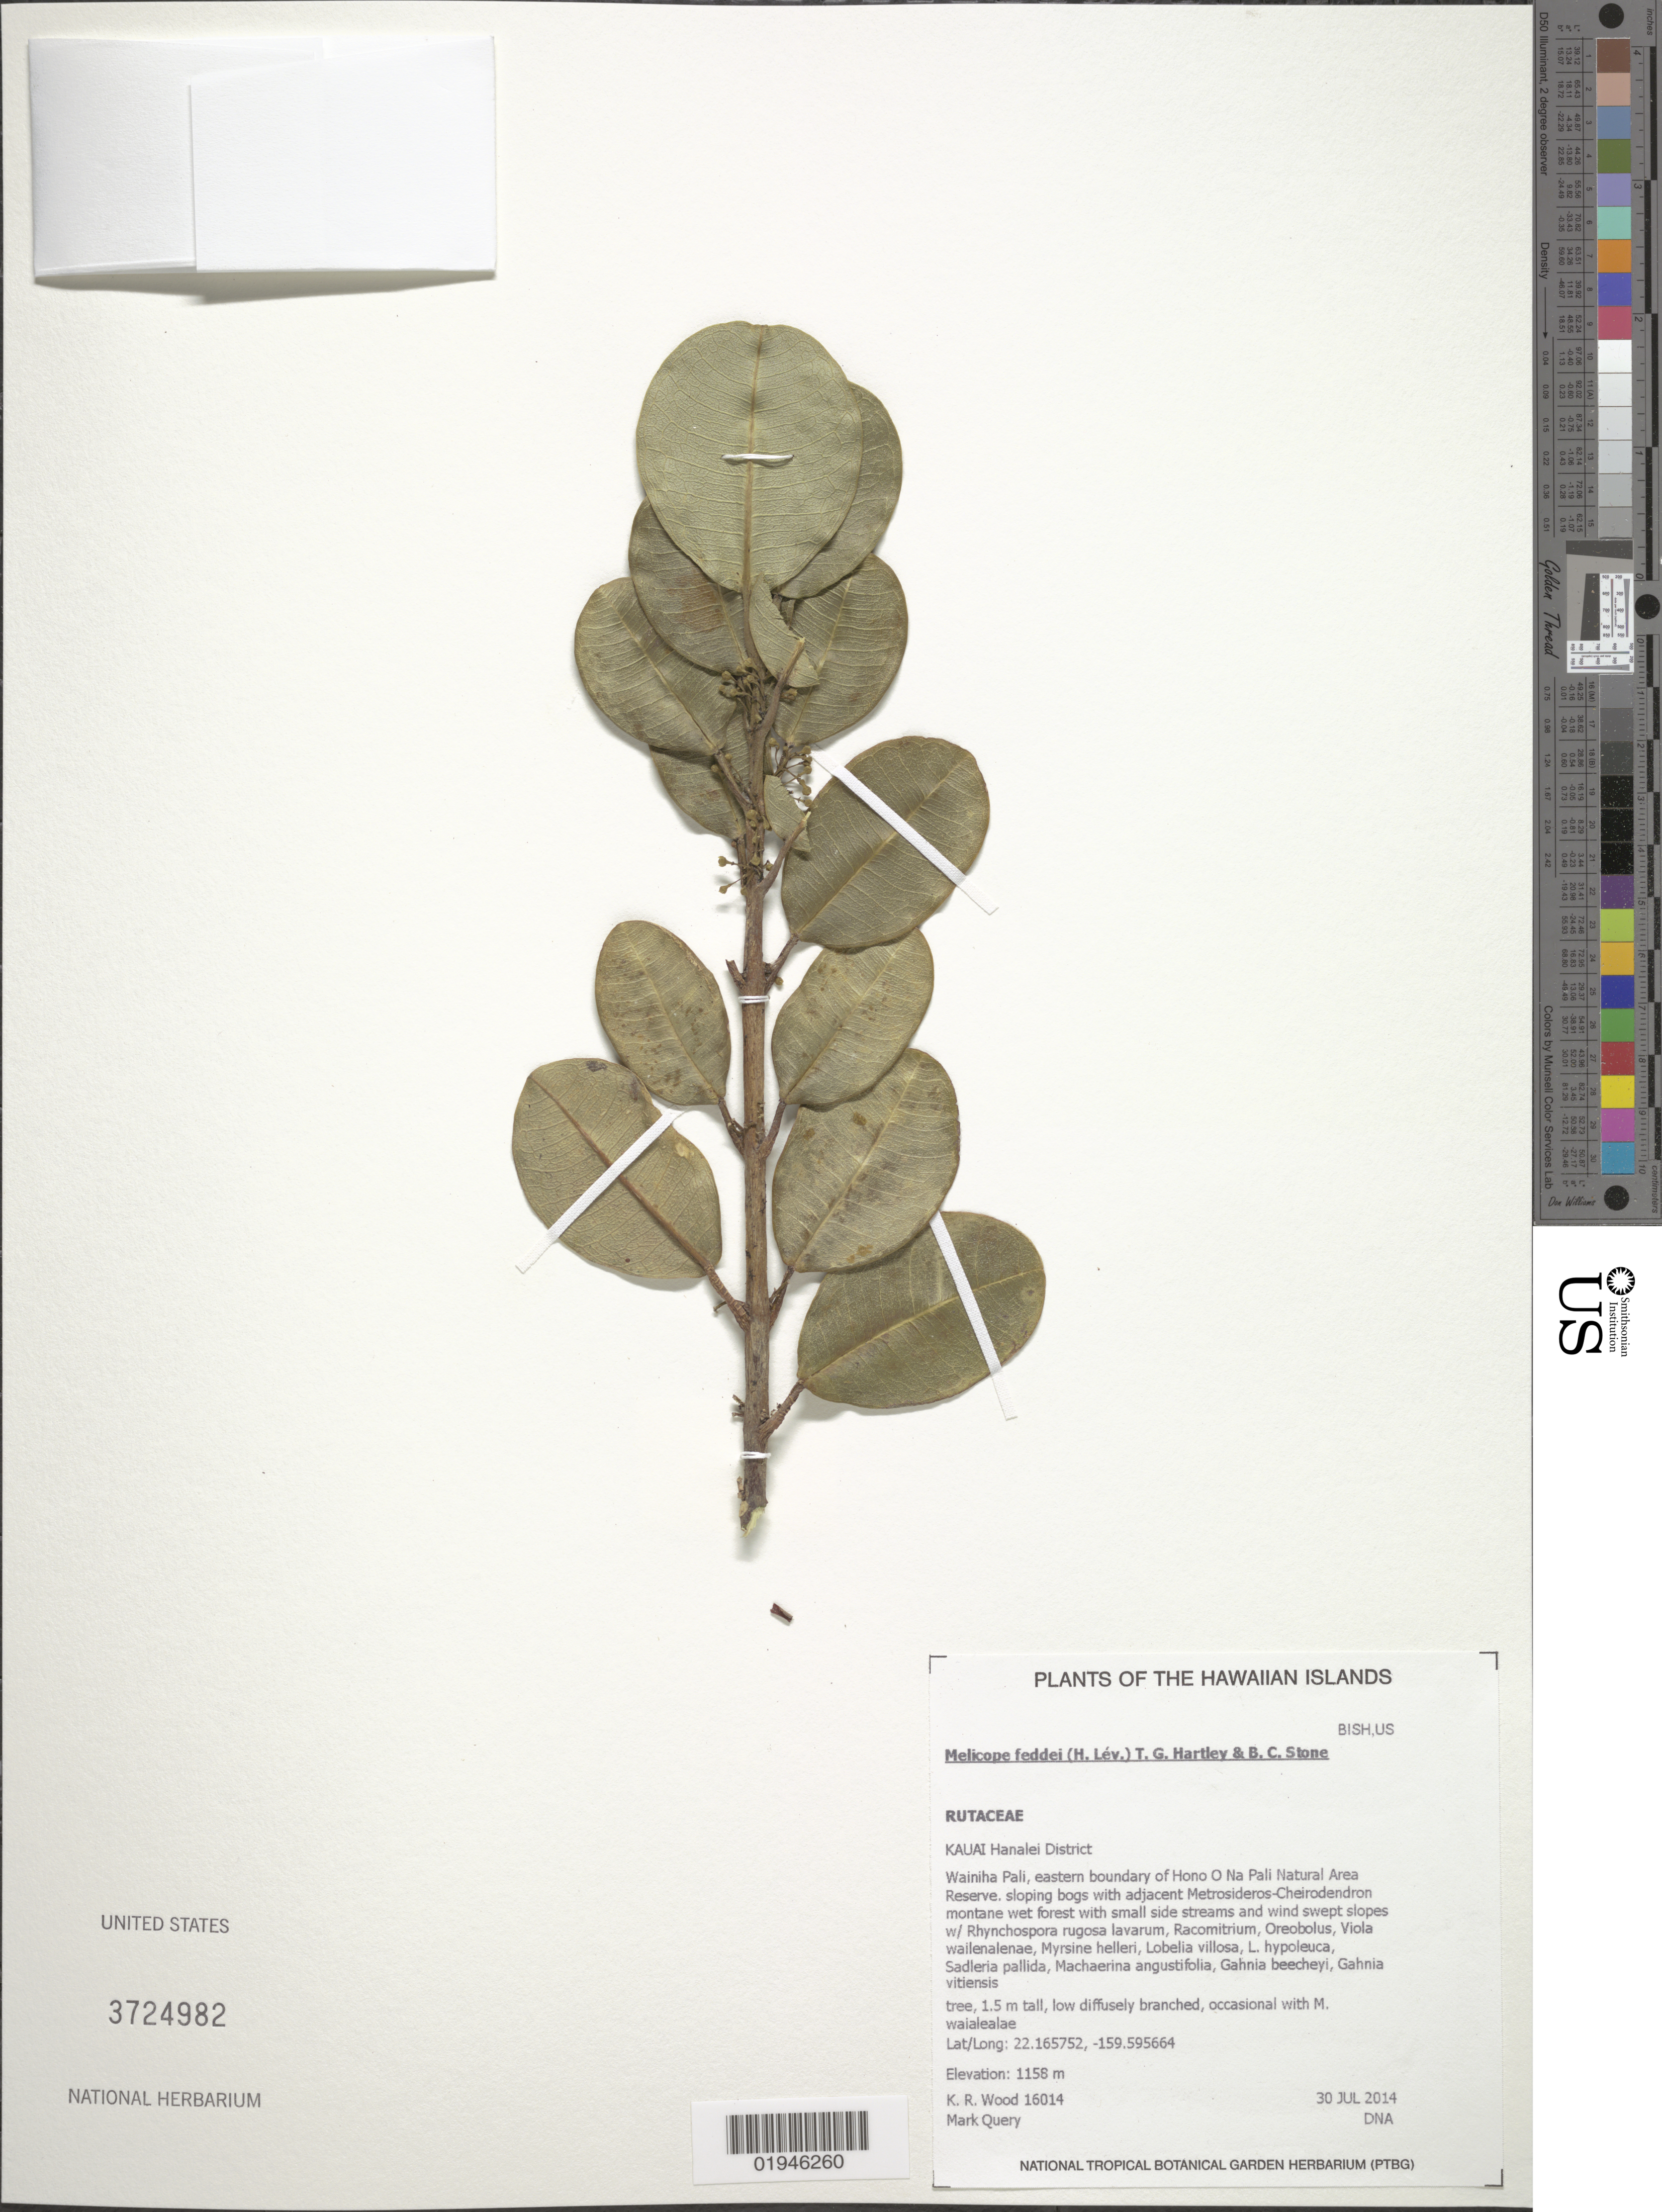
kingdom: Plantae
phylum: Tracheophyta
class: Magnoliopsida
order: Sapindales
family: Rutaceae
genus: Melicope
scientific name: Melicope feddei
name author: (H. Lév.) T.G. Hartley & B.C. Stone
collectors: K. R. Wood & M. Query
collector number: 16104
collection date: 2014-07-30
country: United States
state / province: Hawaii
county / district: Kauai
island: Kaua'i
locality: Hanalei District, Wainiha Pali, eastern boundary of Hono O Na Pali Natural Area Reserve, sloping bogs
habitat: Montane wet forest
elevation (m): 1158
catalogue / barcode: US 3724982